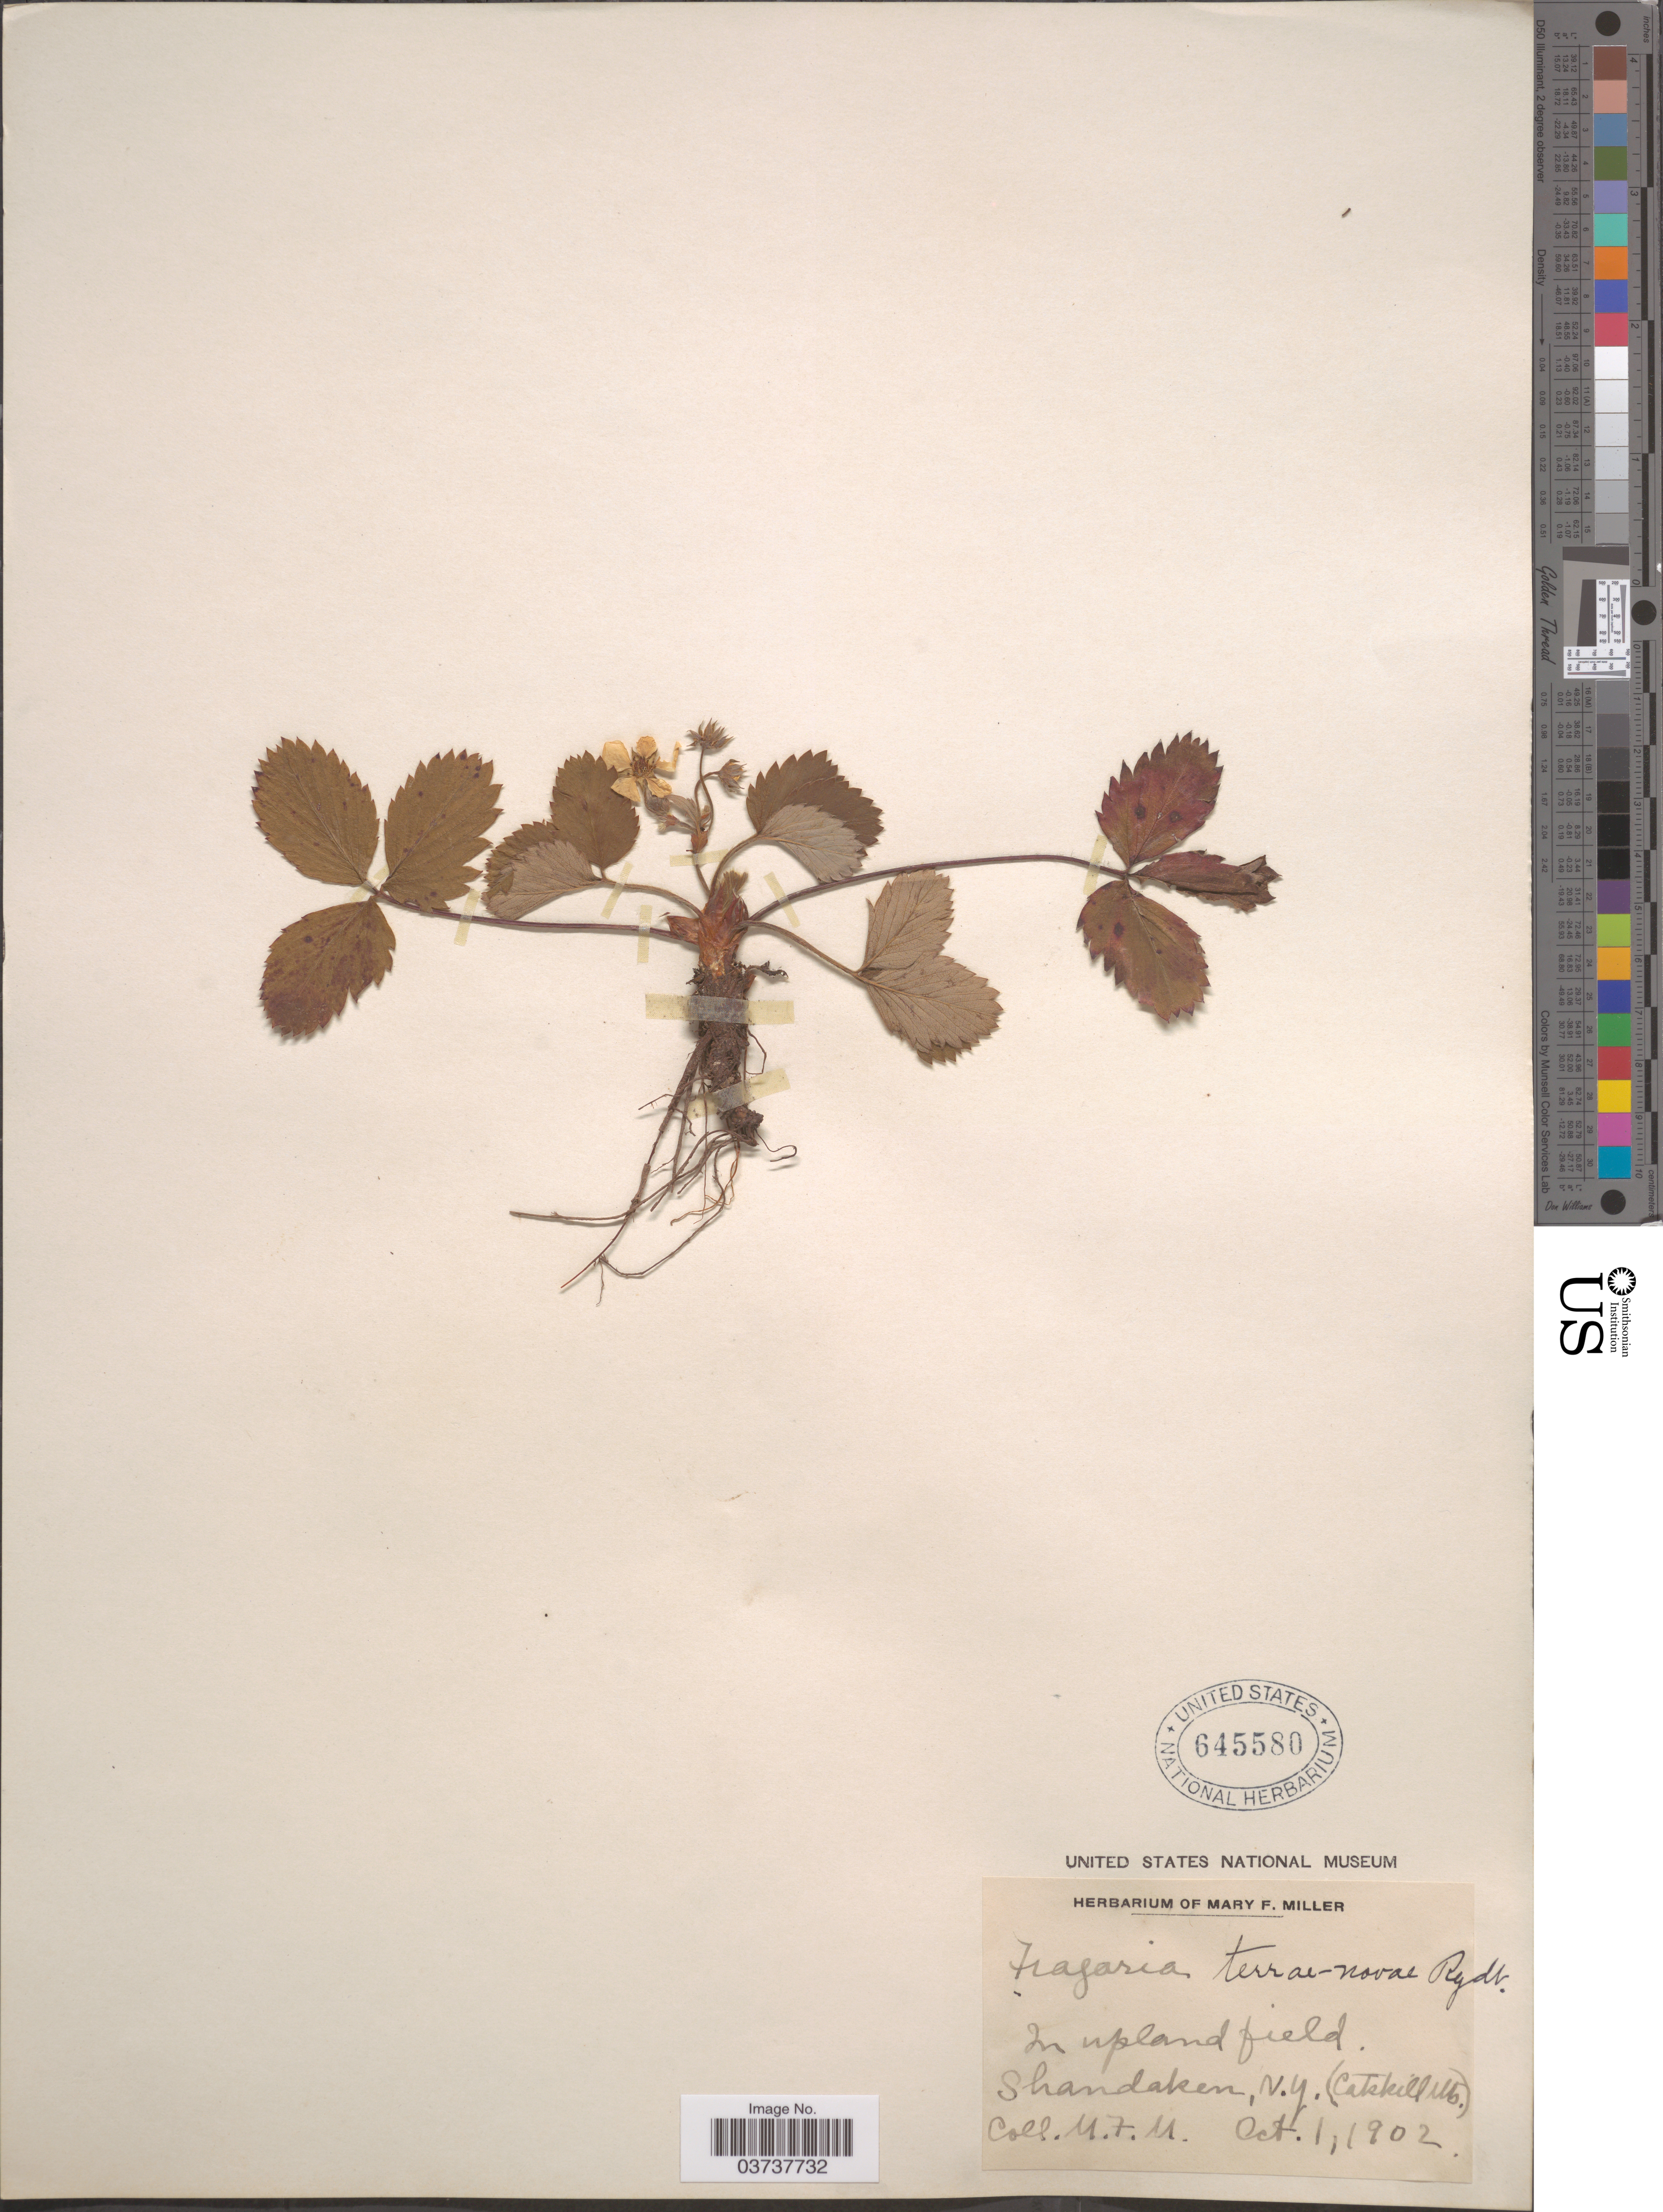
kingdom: Plantae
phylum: Tracheophyta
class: Magnoliopsida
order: Rosales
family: Rosaceae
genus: Fragaria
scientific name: Fragaria virginiana subsp. glauca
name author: (S. Watson) Staudt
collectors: M. Miller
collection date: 1902-10-01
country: United States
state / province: New York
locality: Shandaken. (Catskill Mts.).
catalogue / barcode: US 645580